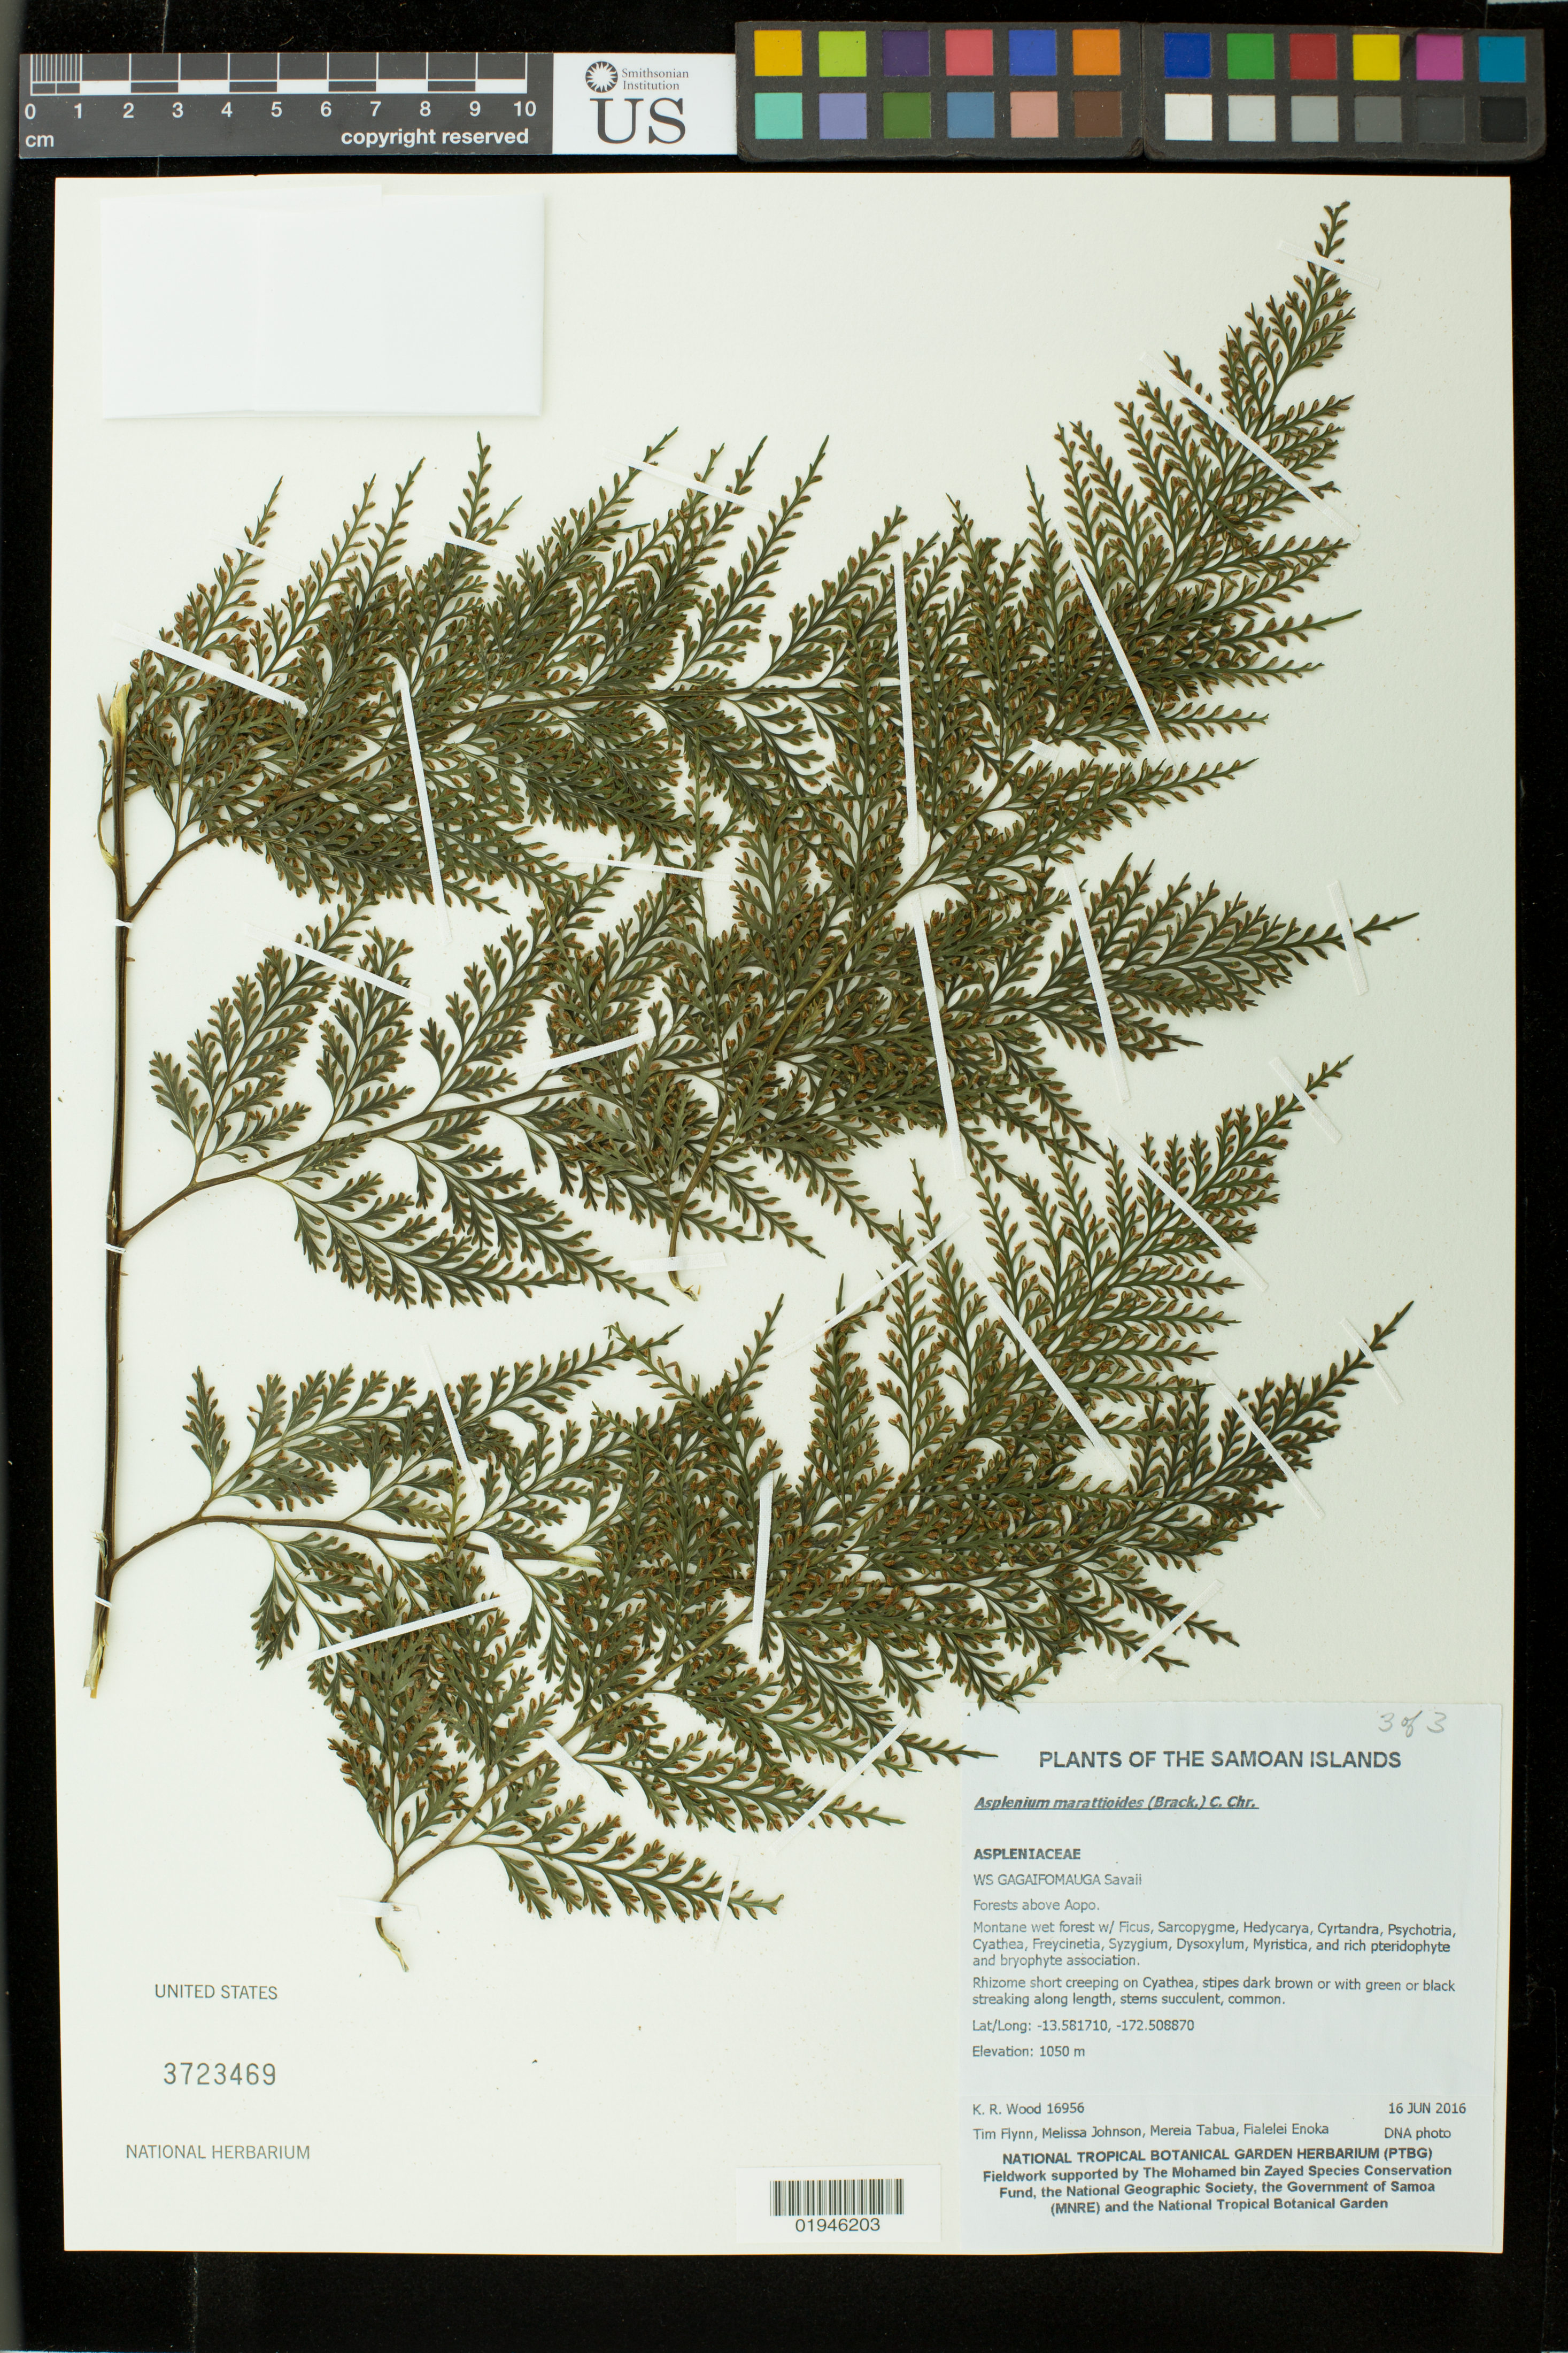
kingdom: Plantae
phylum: Tracheophyta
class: Polypodiopsida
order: Polypodiales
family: Aspleniaceae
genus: Asplenium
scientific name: Asplenium marattioides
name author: (Brack.) C. Chr.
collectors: K. R. Wood, T. W. Flynn, M. Johnson, M. Tabua & F. Enoka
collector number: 16956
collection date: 2016-06-16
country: Samoa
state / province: Gagaifomauga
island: Savai'i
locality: Savaii, Forests above Aopo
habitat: Montane wet forest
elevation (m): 1050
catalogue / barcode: US 3723469